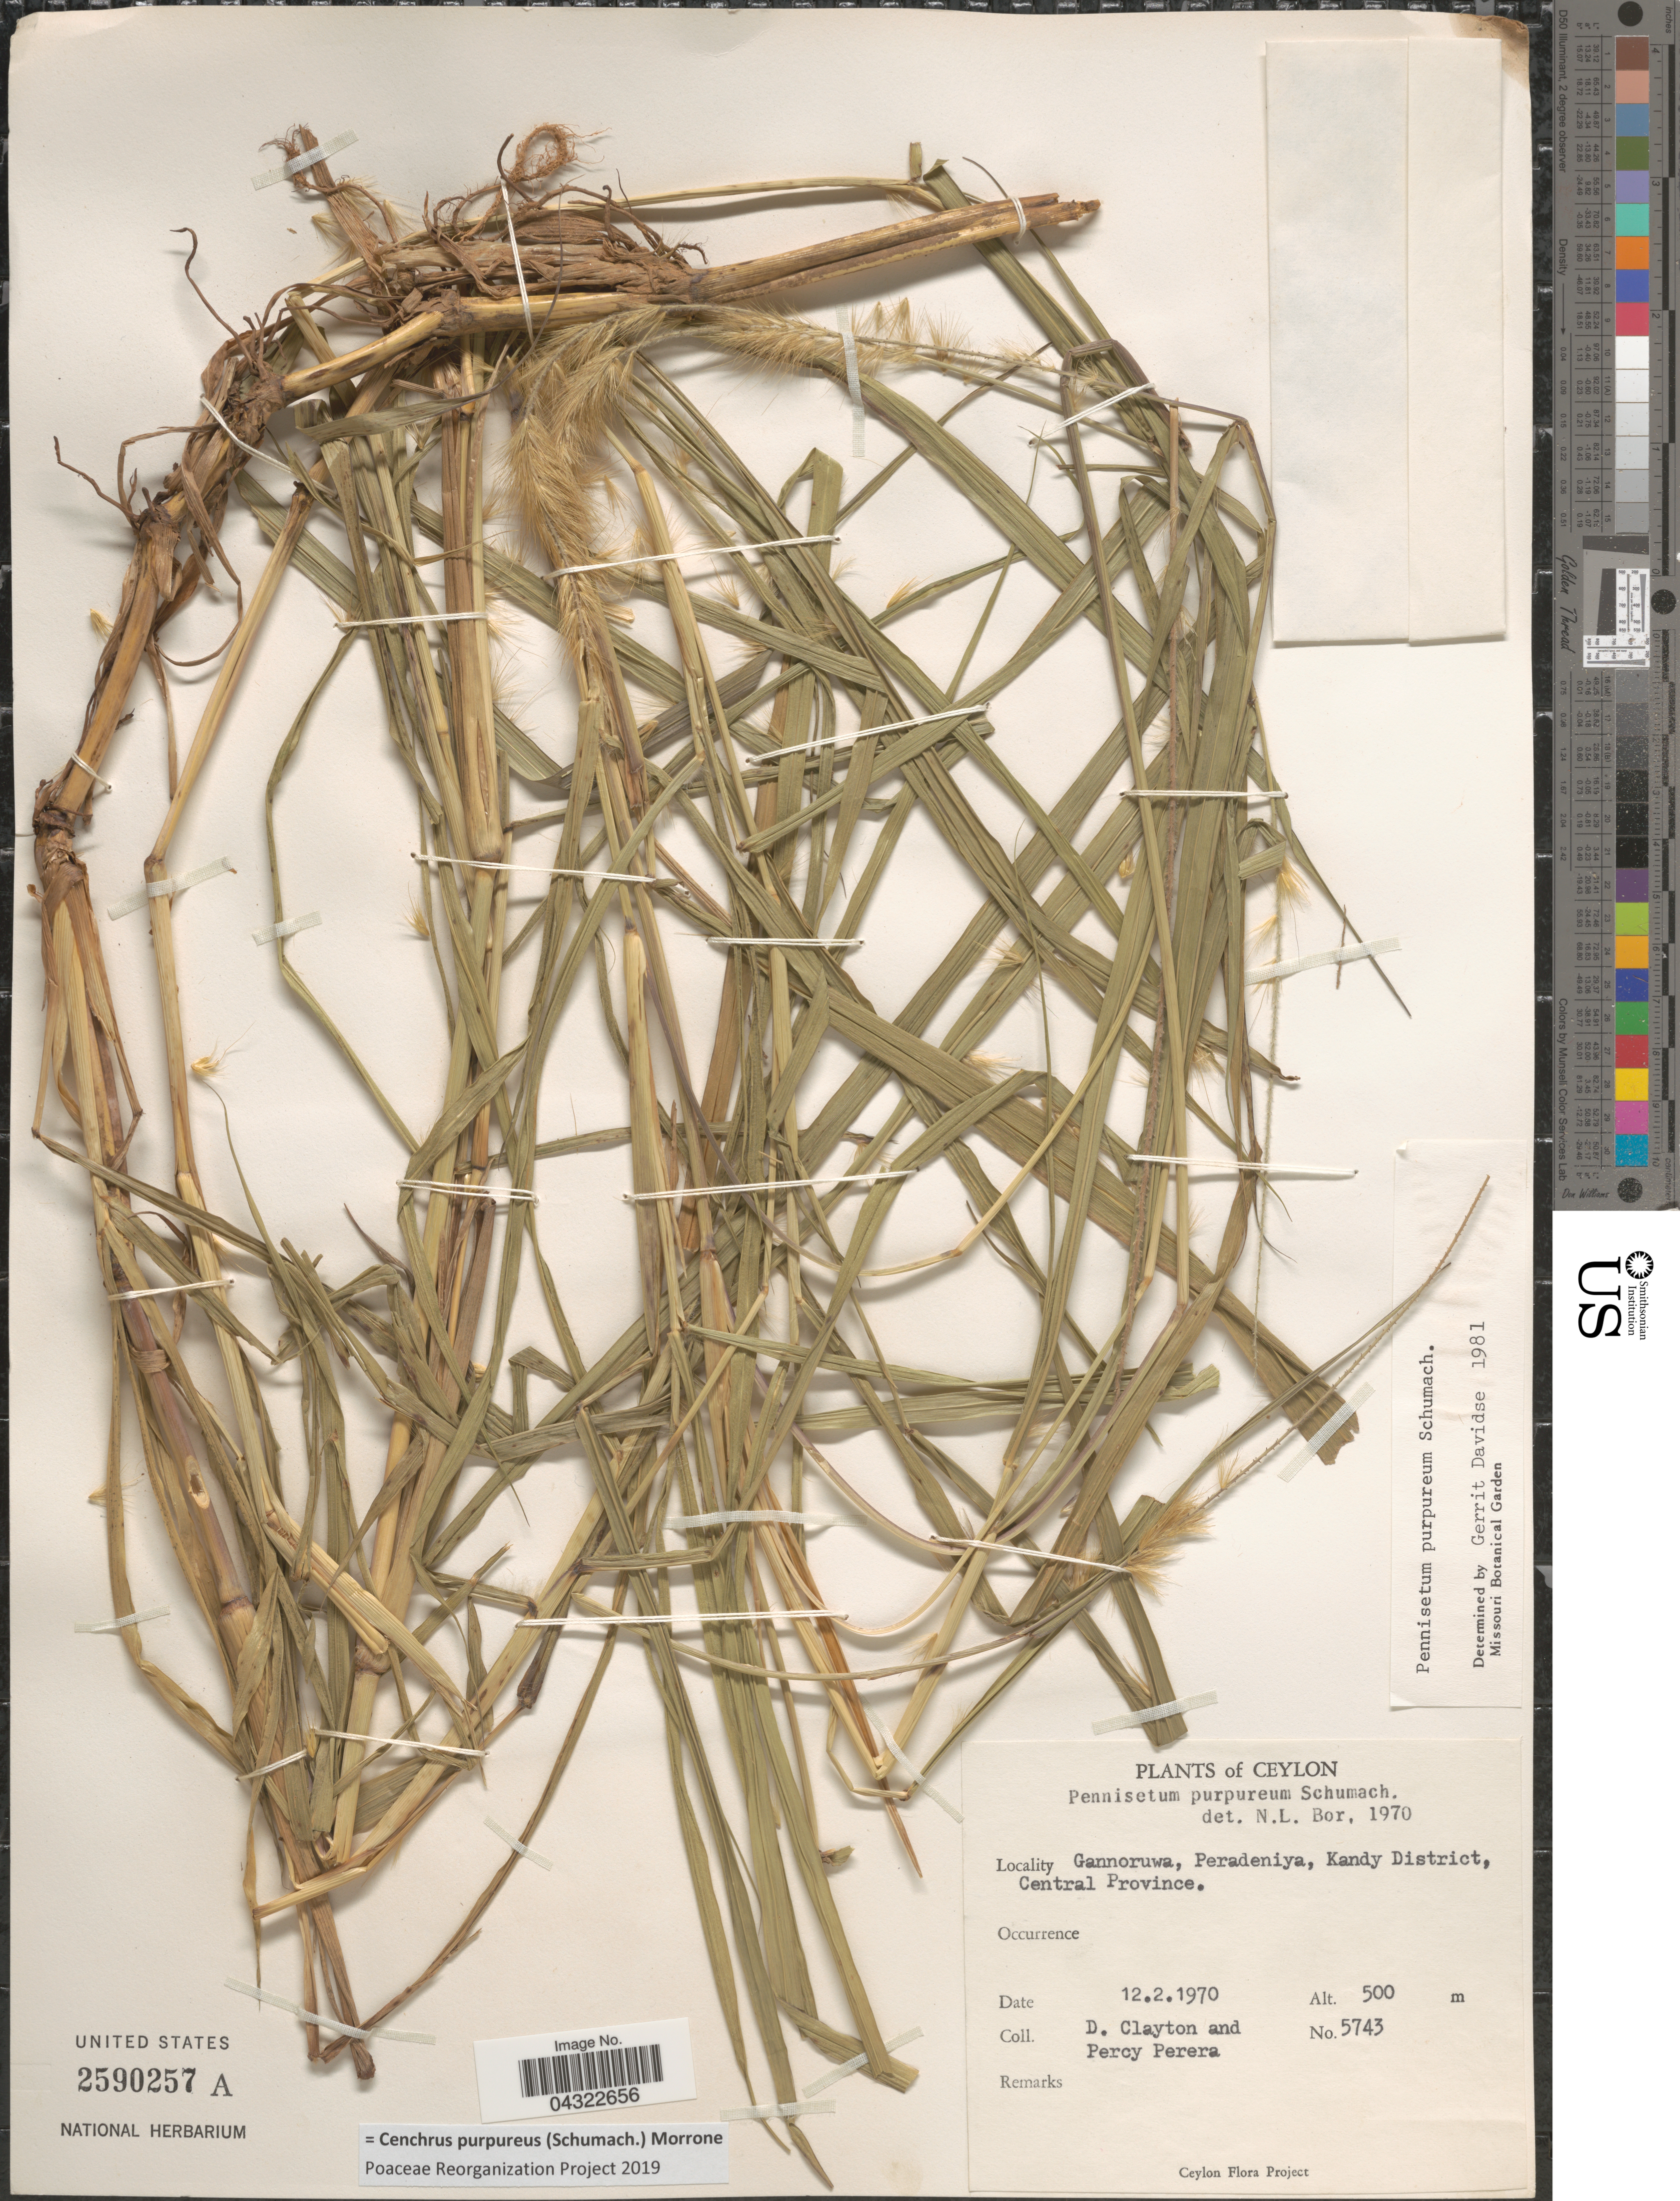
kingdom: Plantae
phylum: Tracheophyta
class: Liliopsida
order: Poales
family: Poaceae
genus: Cenchrus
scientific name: Cenchrus purpureus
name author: (Schumach.) Morrone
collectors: D. Clayton & P. Perera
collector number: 5743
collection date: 1970-02-12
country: Sri Lanka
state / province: Central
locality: Ceylon. Gannoruwa. Peradeniya, Kandy District.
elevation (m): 500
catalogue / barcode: US 2590257A